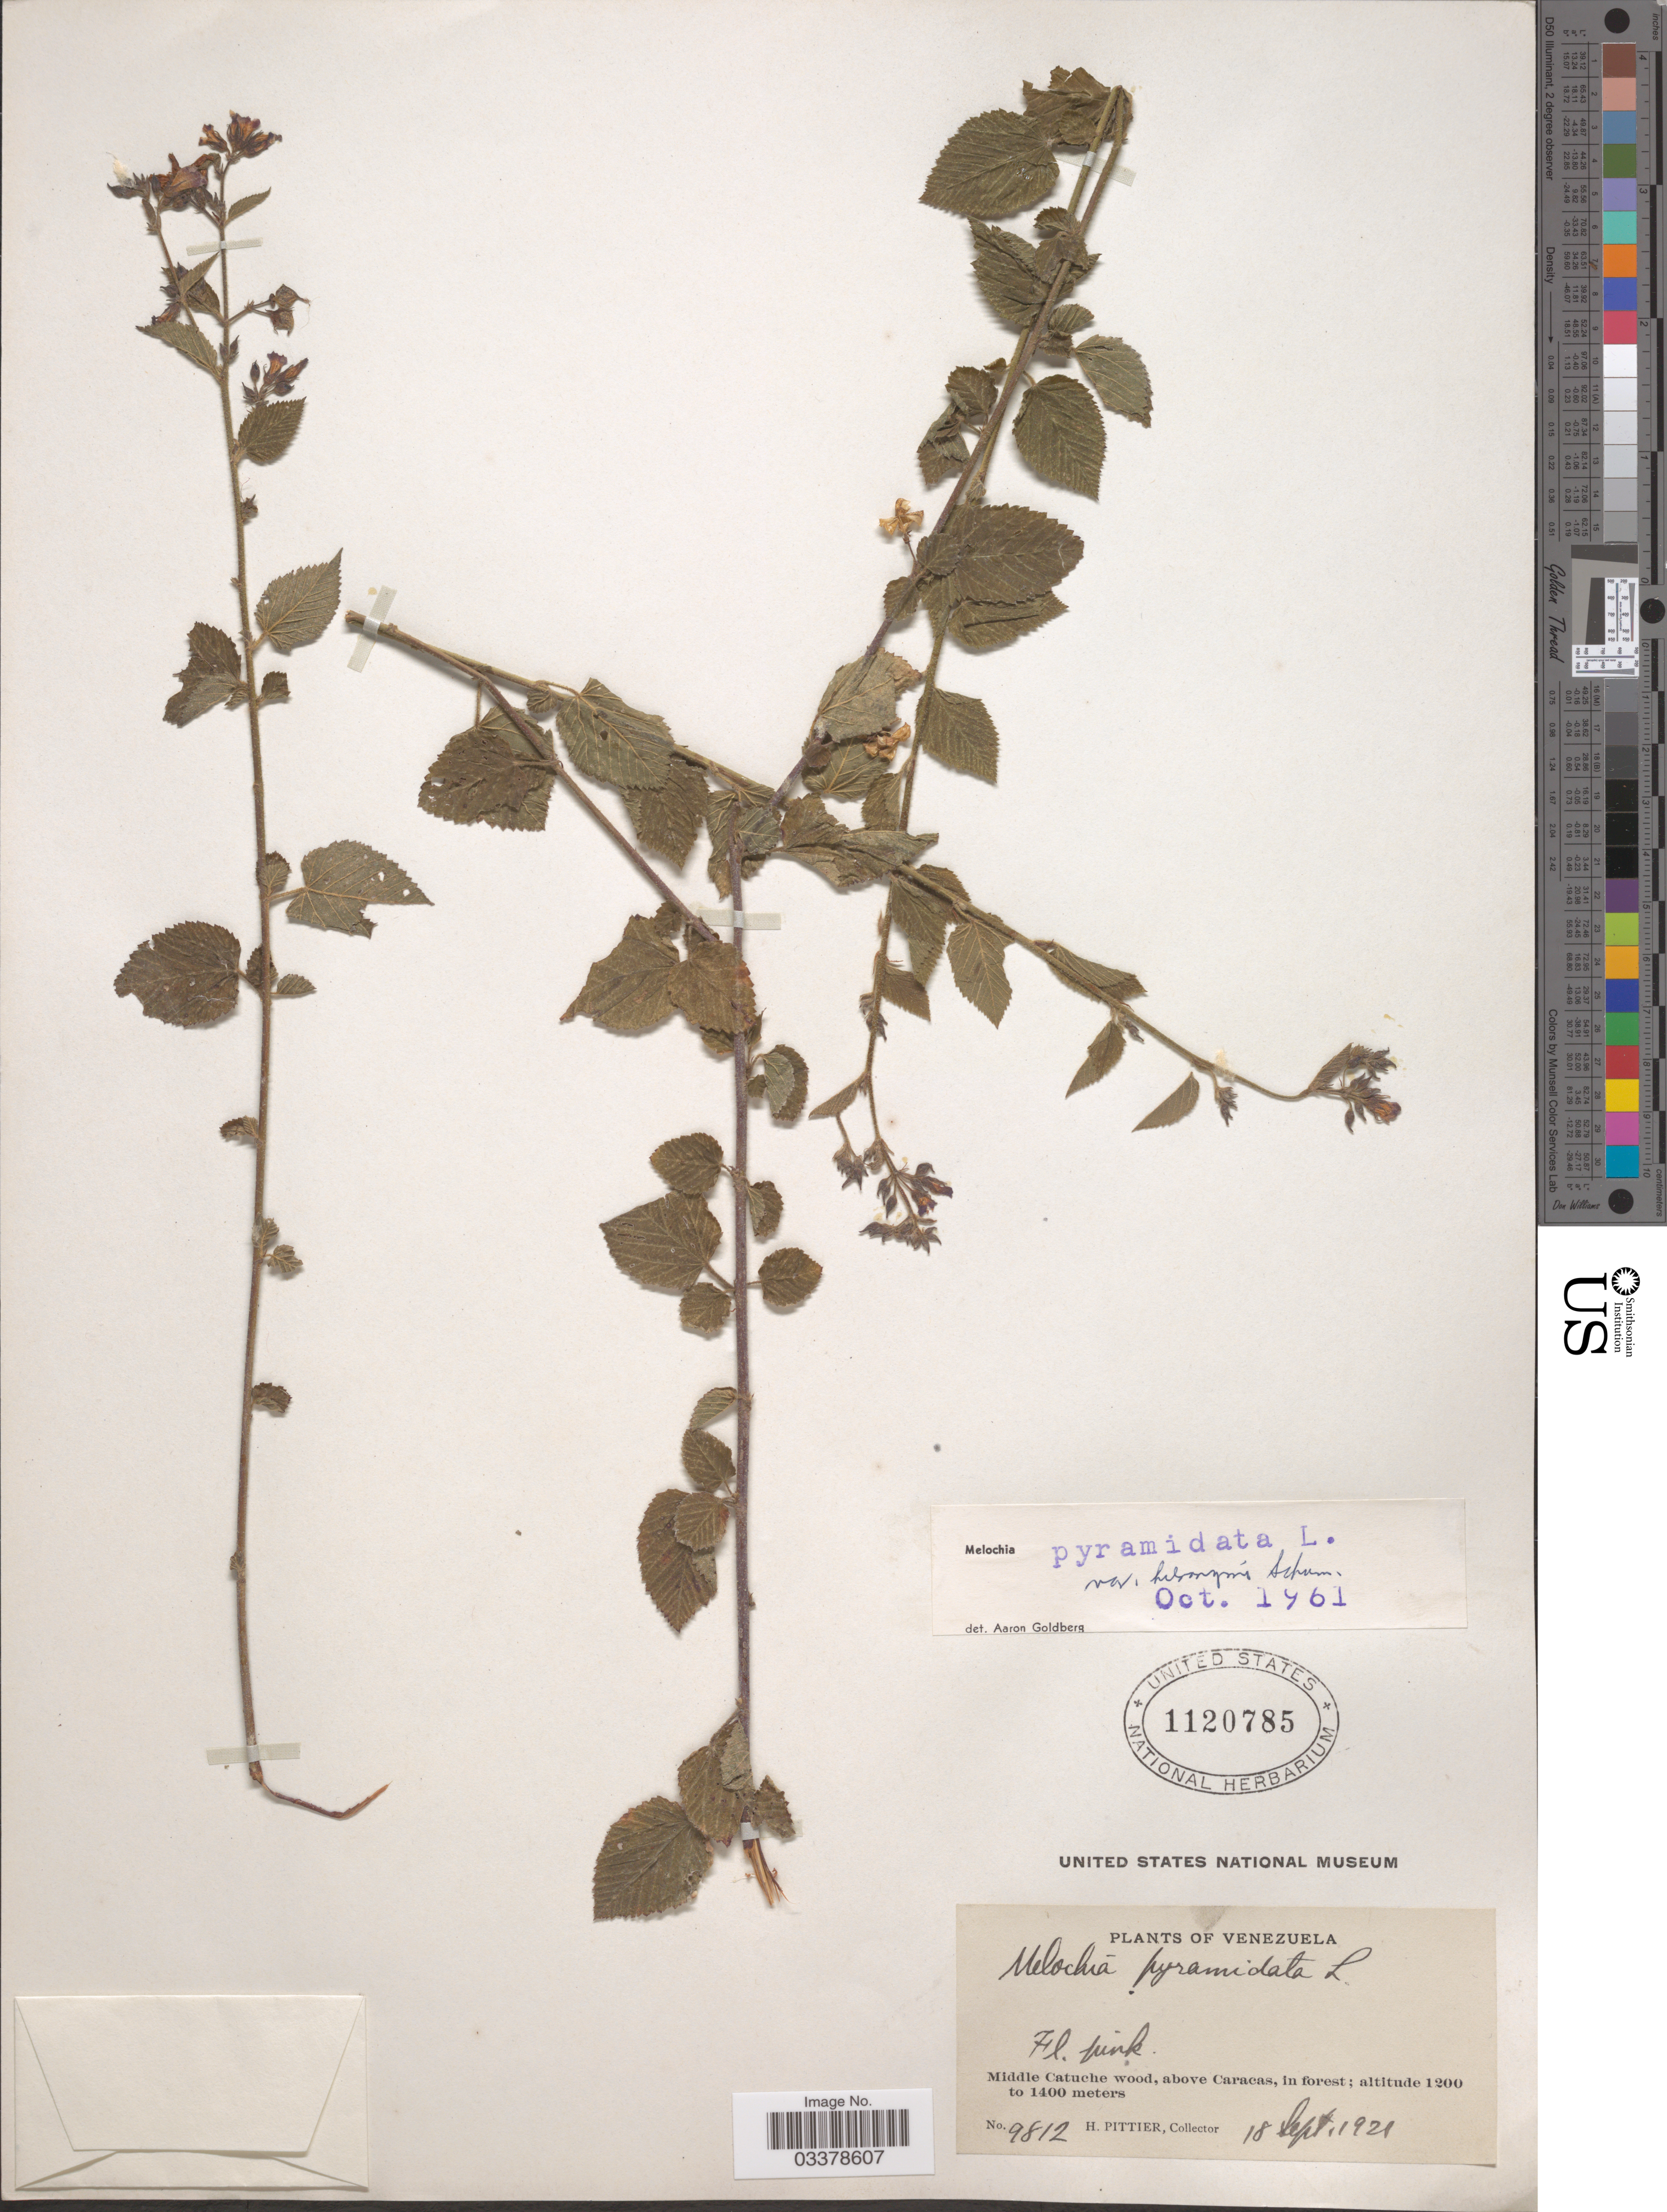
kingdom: Plantae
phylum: Tracheophyta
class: Magnoliopsida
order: Malvales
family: Malvaceae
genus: Melochia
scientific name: Melochia pyramidata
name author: L.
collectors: H. F. Pittier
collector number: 9812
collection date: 1921-09-18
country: Venezuela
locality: Middle Catuche wood, above Caracas, in forest.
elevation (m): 1200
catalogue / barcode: US 1120785